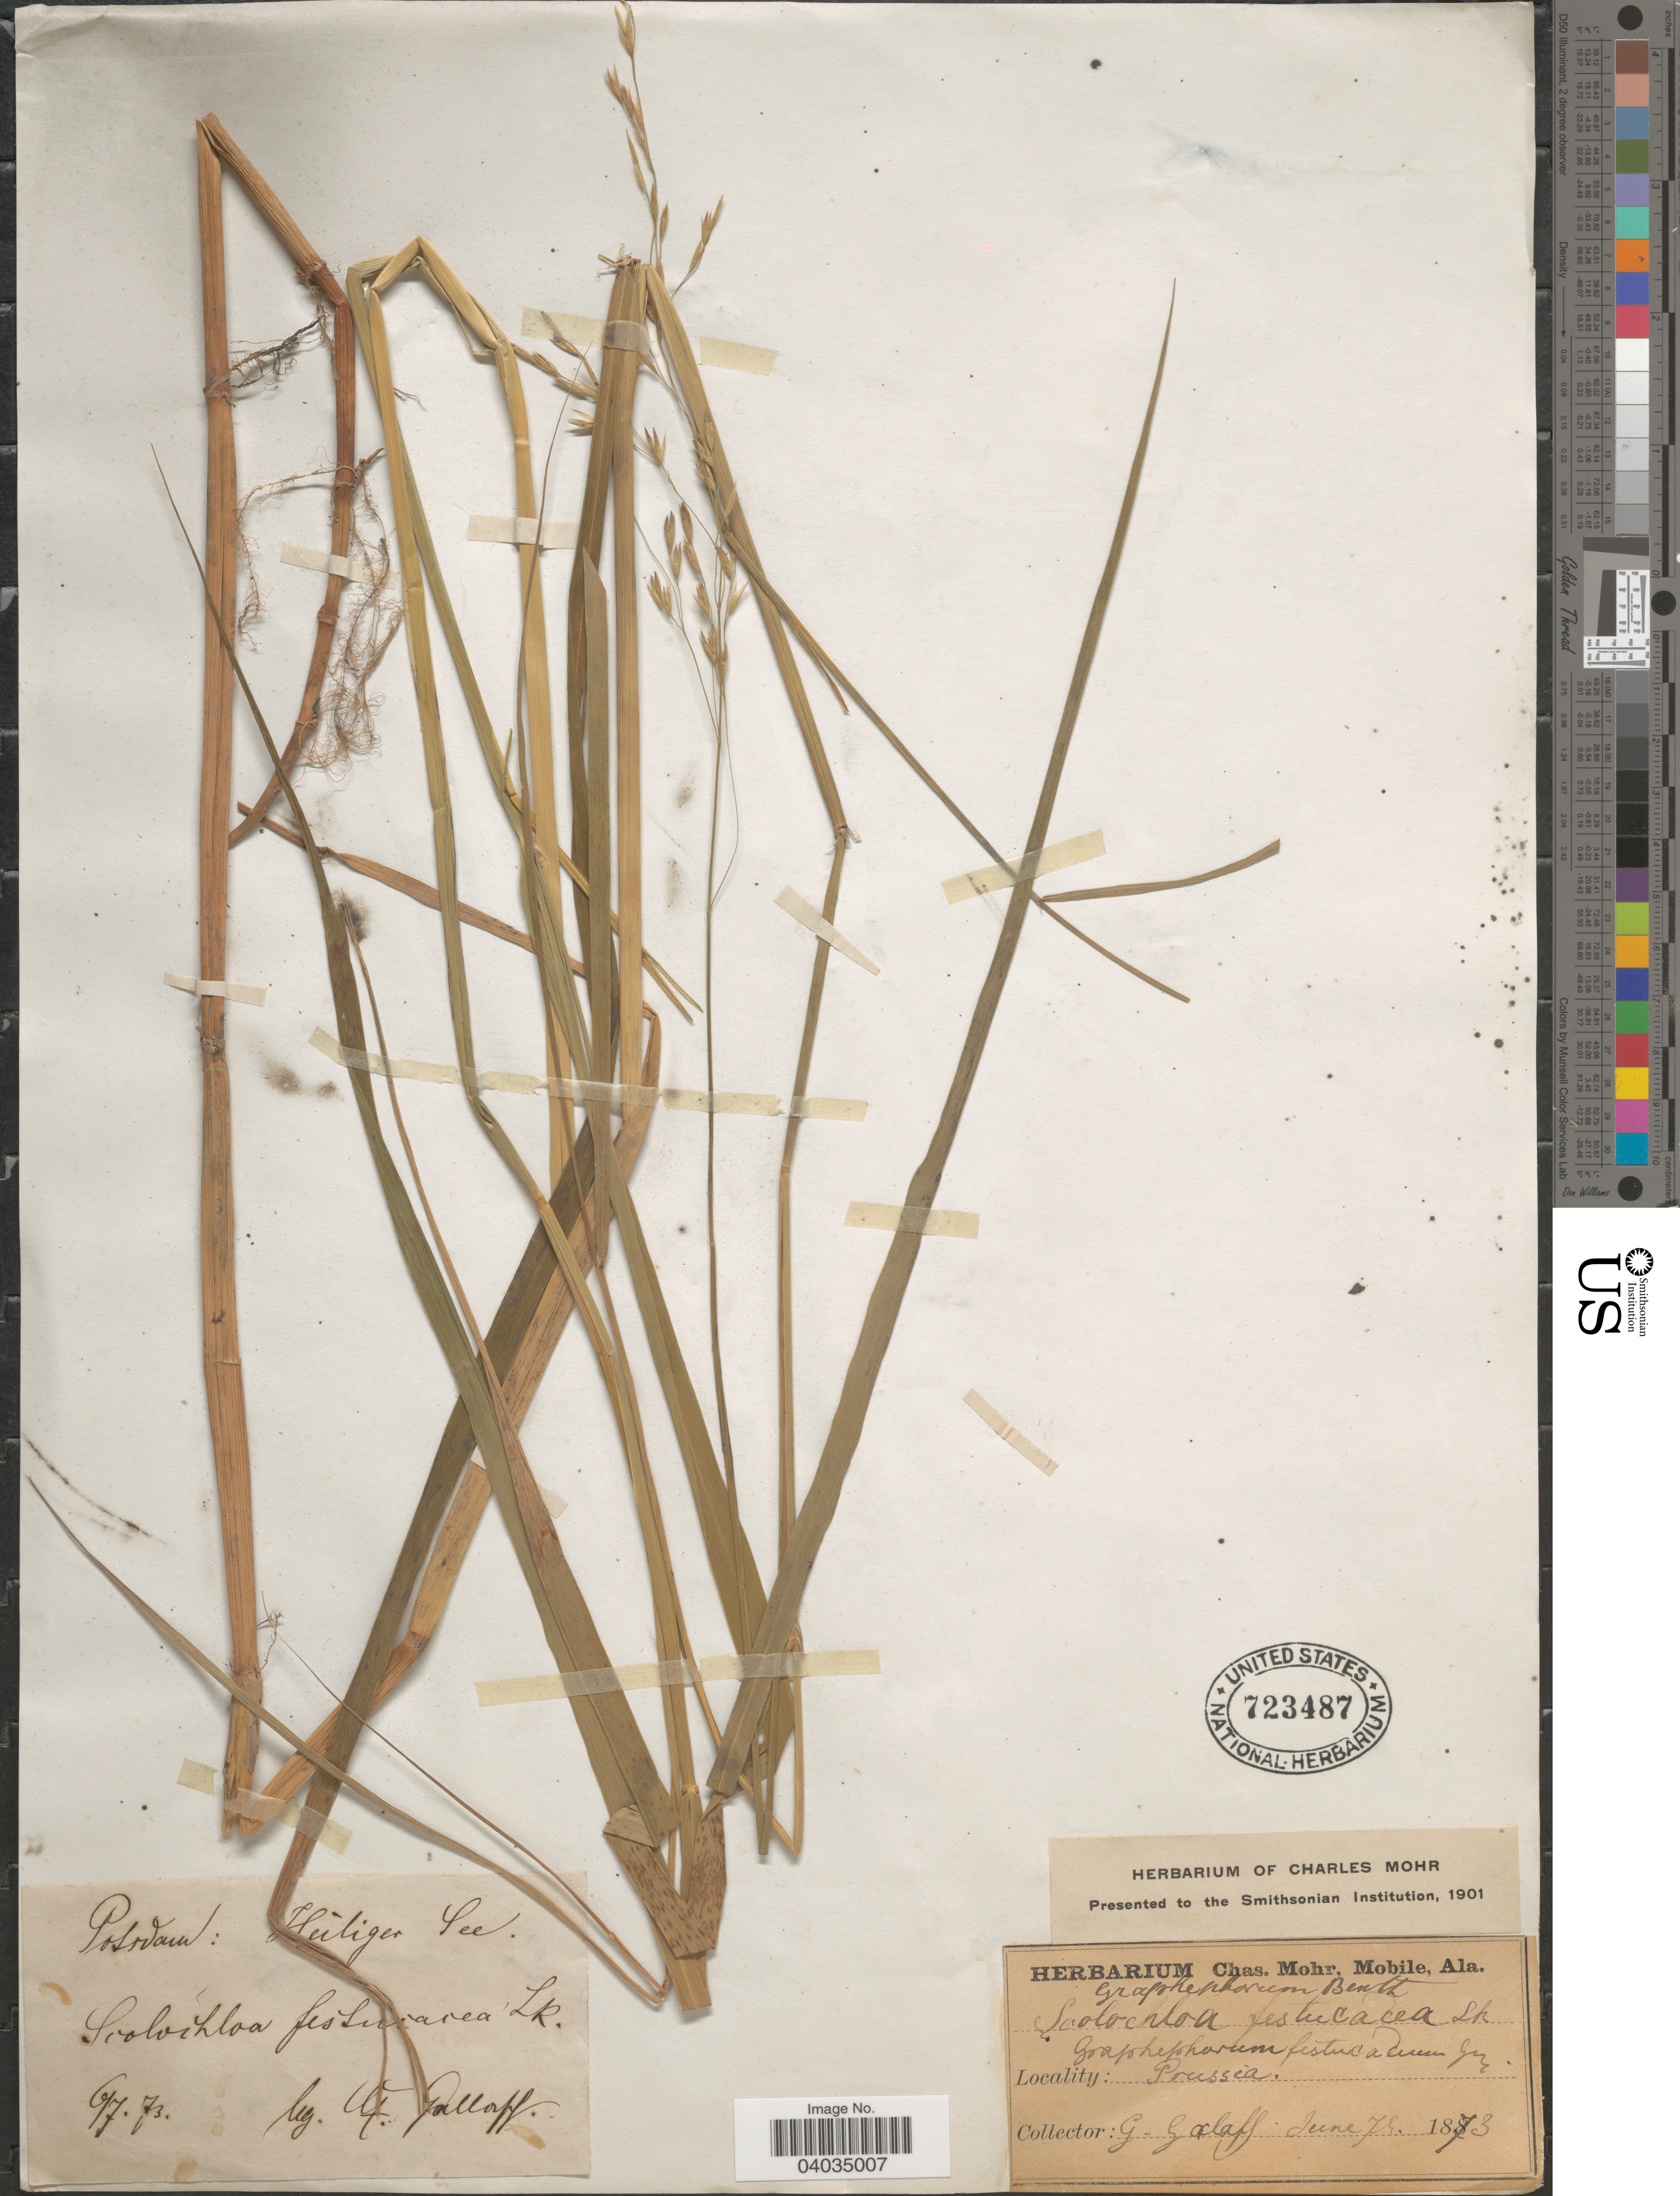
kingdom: Plantae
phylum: Tracheophyta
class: Liliopsida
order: Poales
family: Poaceae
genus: Scolochloa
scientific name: Scolochloa festucacea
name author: (Willd.) Link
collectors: G. Gallaff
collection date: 1873-06-07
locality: Prussia.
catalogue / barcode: US 723487